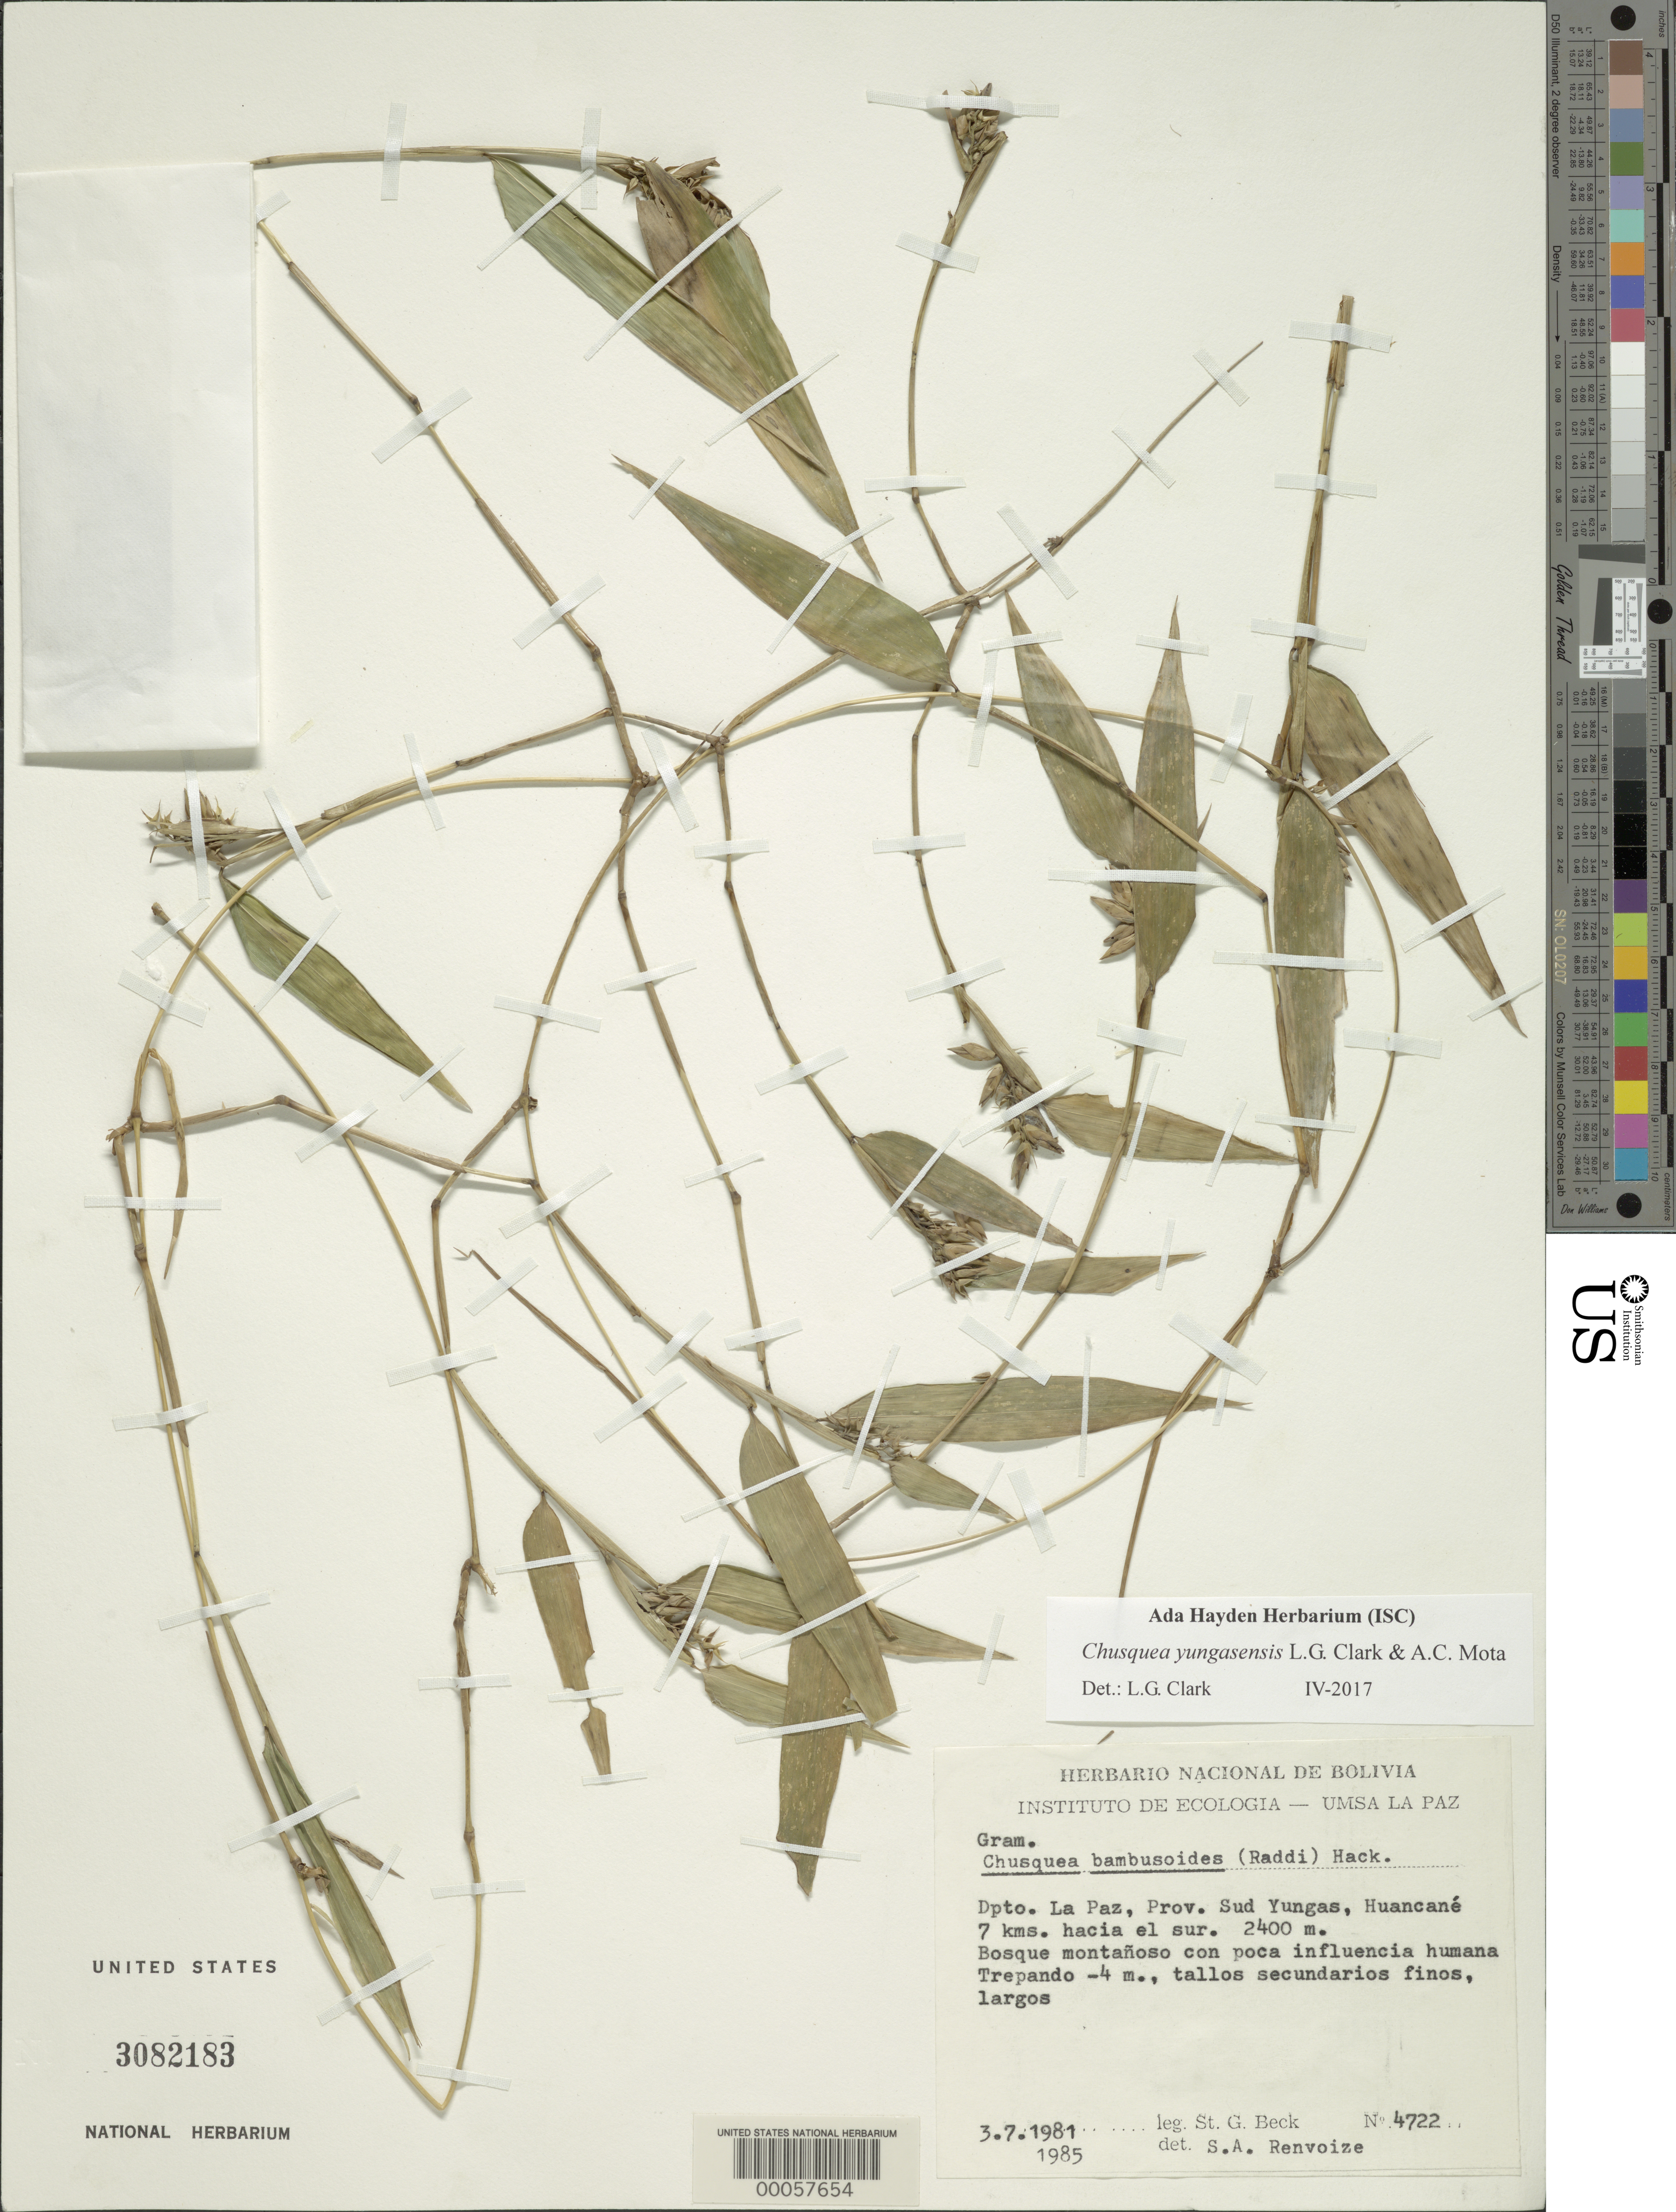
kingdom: Plantae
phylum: Tracheophyta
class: Liliopsida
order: Poales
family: Poaceae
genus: Chusquea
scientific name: Chusquea yungasensis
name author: L.G. Clark & Mota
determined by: Clark, Lynn G., (ISC), Iowa State University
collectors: S. G. Beck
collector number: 4722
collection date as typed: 03 Jul 1981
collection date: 1981-07-03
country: Bolivia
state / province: La Paz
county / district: Sud Yungas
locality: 7 km S of Huanca NE Zongo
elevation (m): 2400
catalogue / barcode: US 3082183